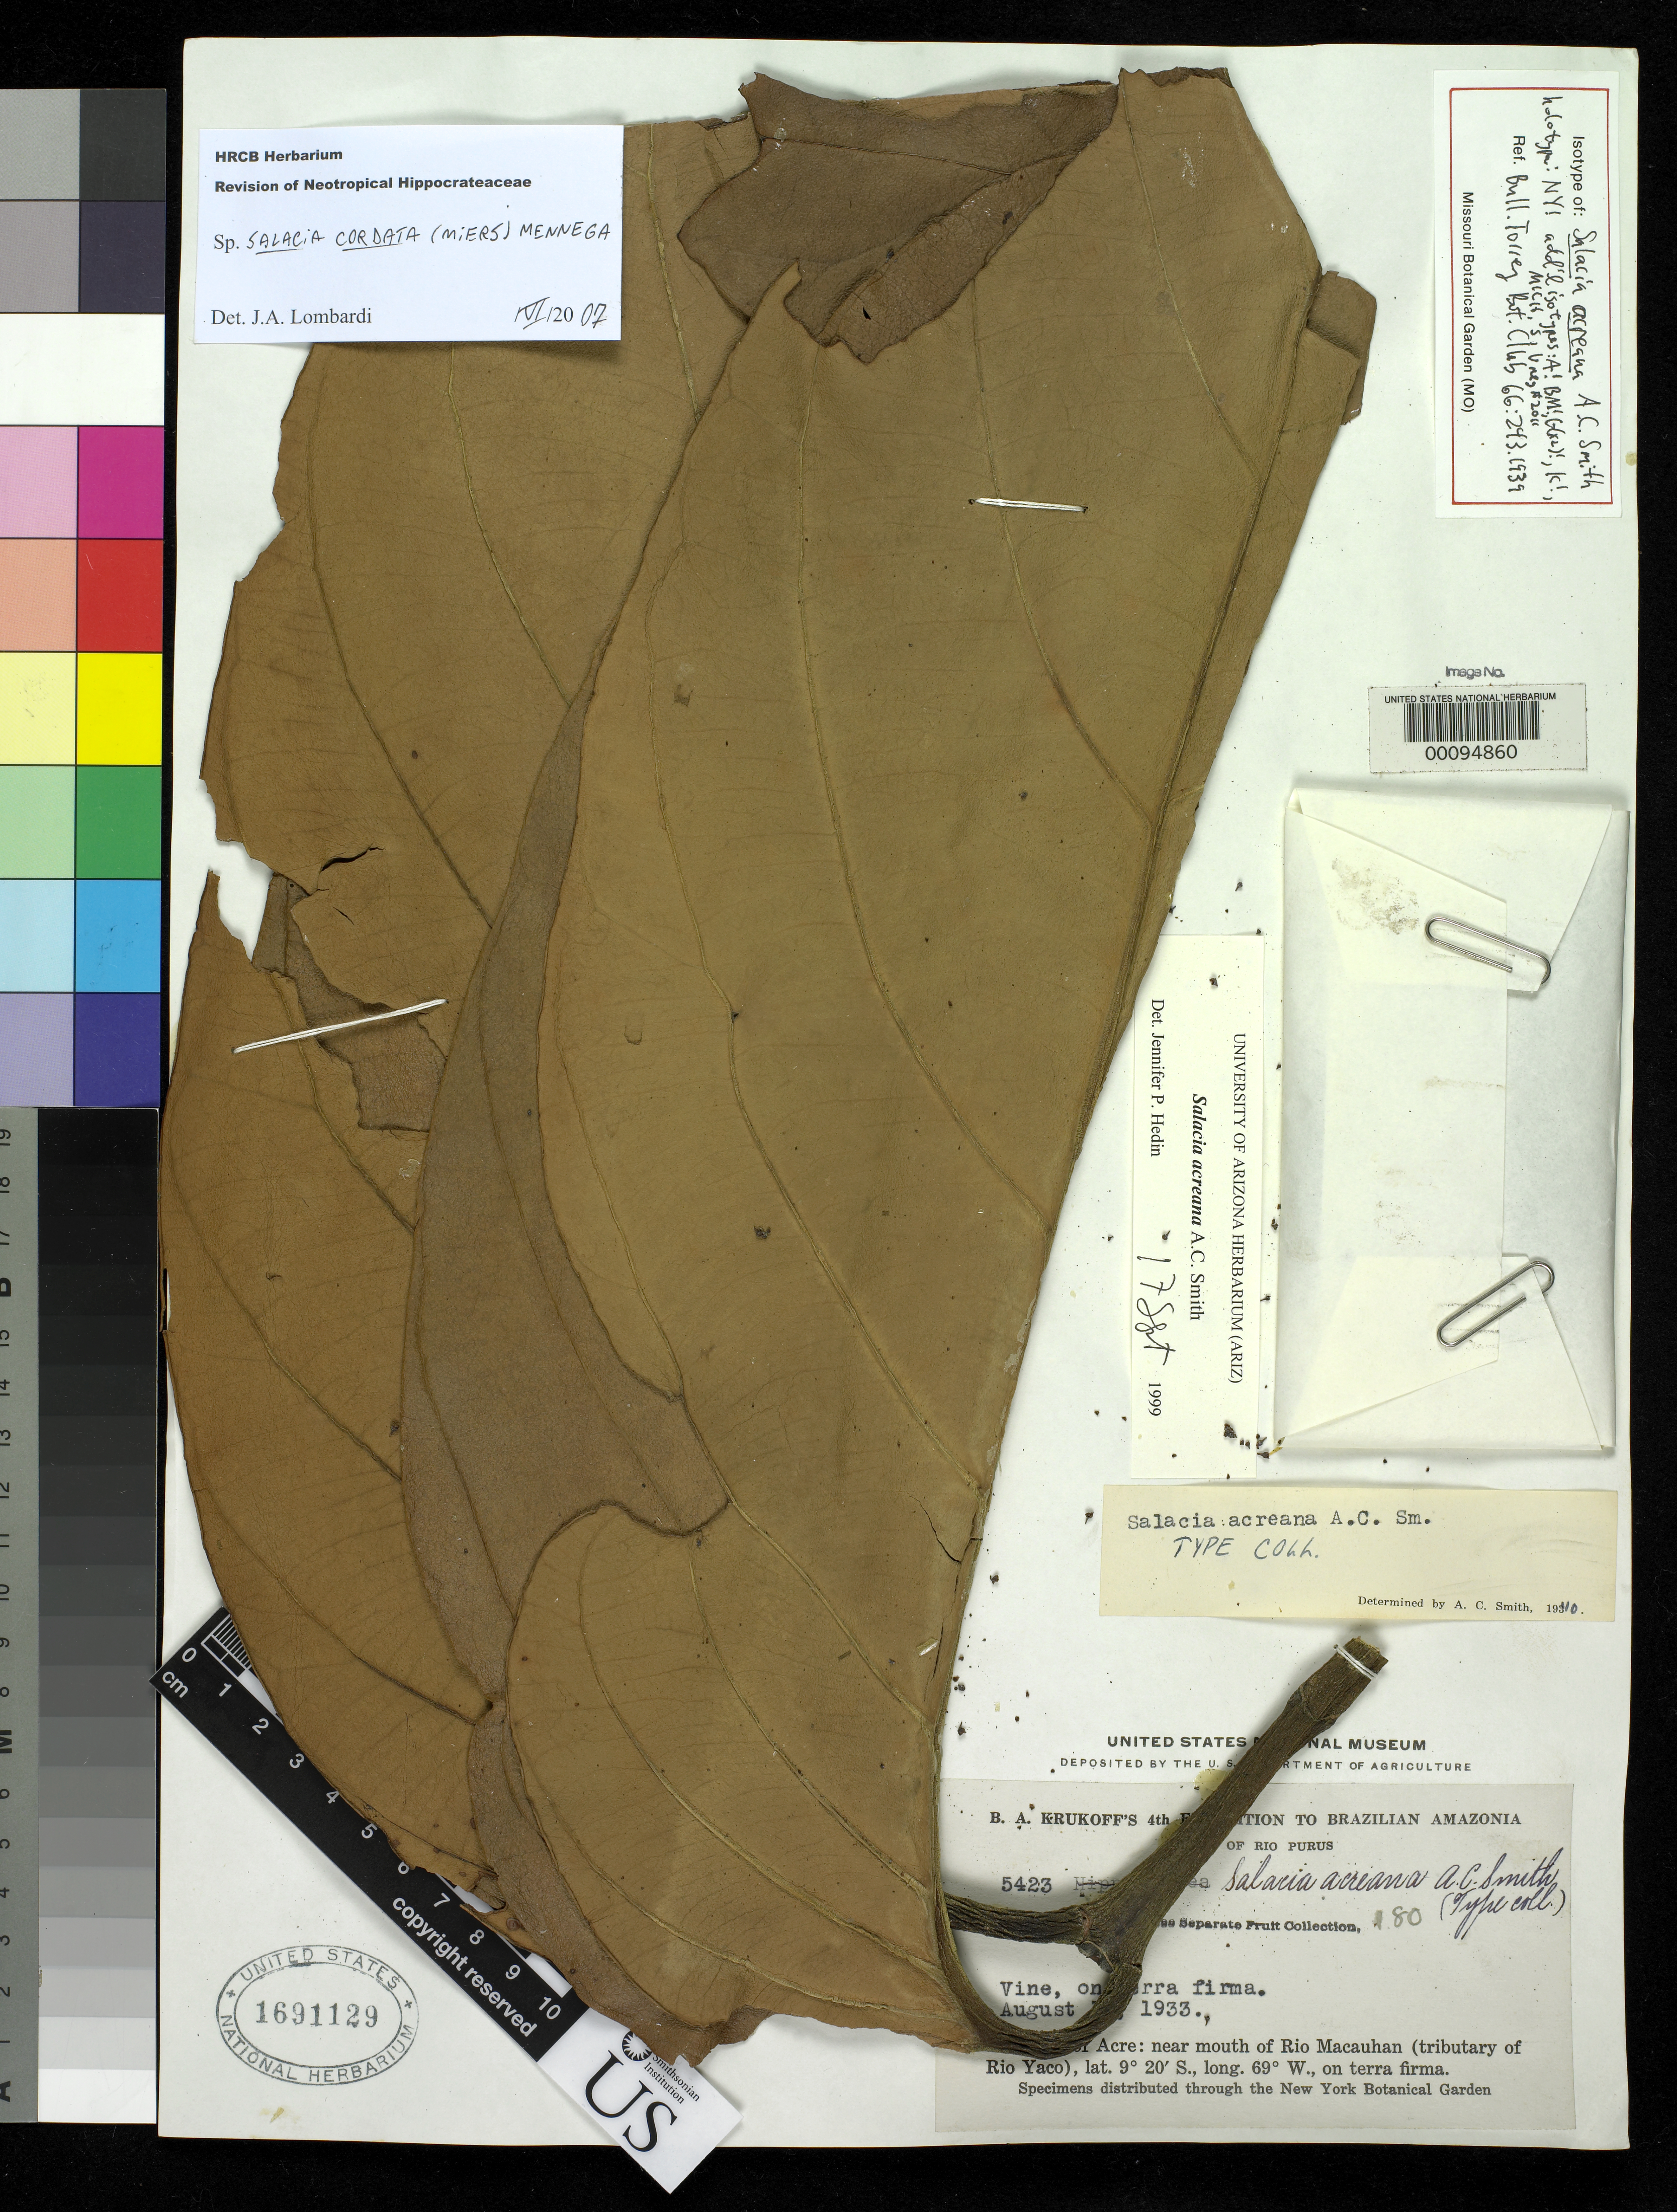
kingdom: Plantae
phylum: Tracheophyta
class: Magnoliopsida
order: Celastrales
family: Celastraceae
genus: Salacia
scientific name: Salacia acreana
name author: A.C. Sm.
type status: Isotype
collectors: B. A. Krukoff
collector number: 5423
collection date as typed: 11 Aug 1933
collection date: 1933-08-11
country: Brazil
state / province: Acre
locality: Near mouth of Rio Macauhan, tributary of Rioyaco.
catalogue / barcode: US 1691129